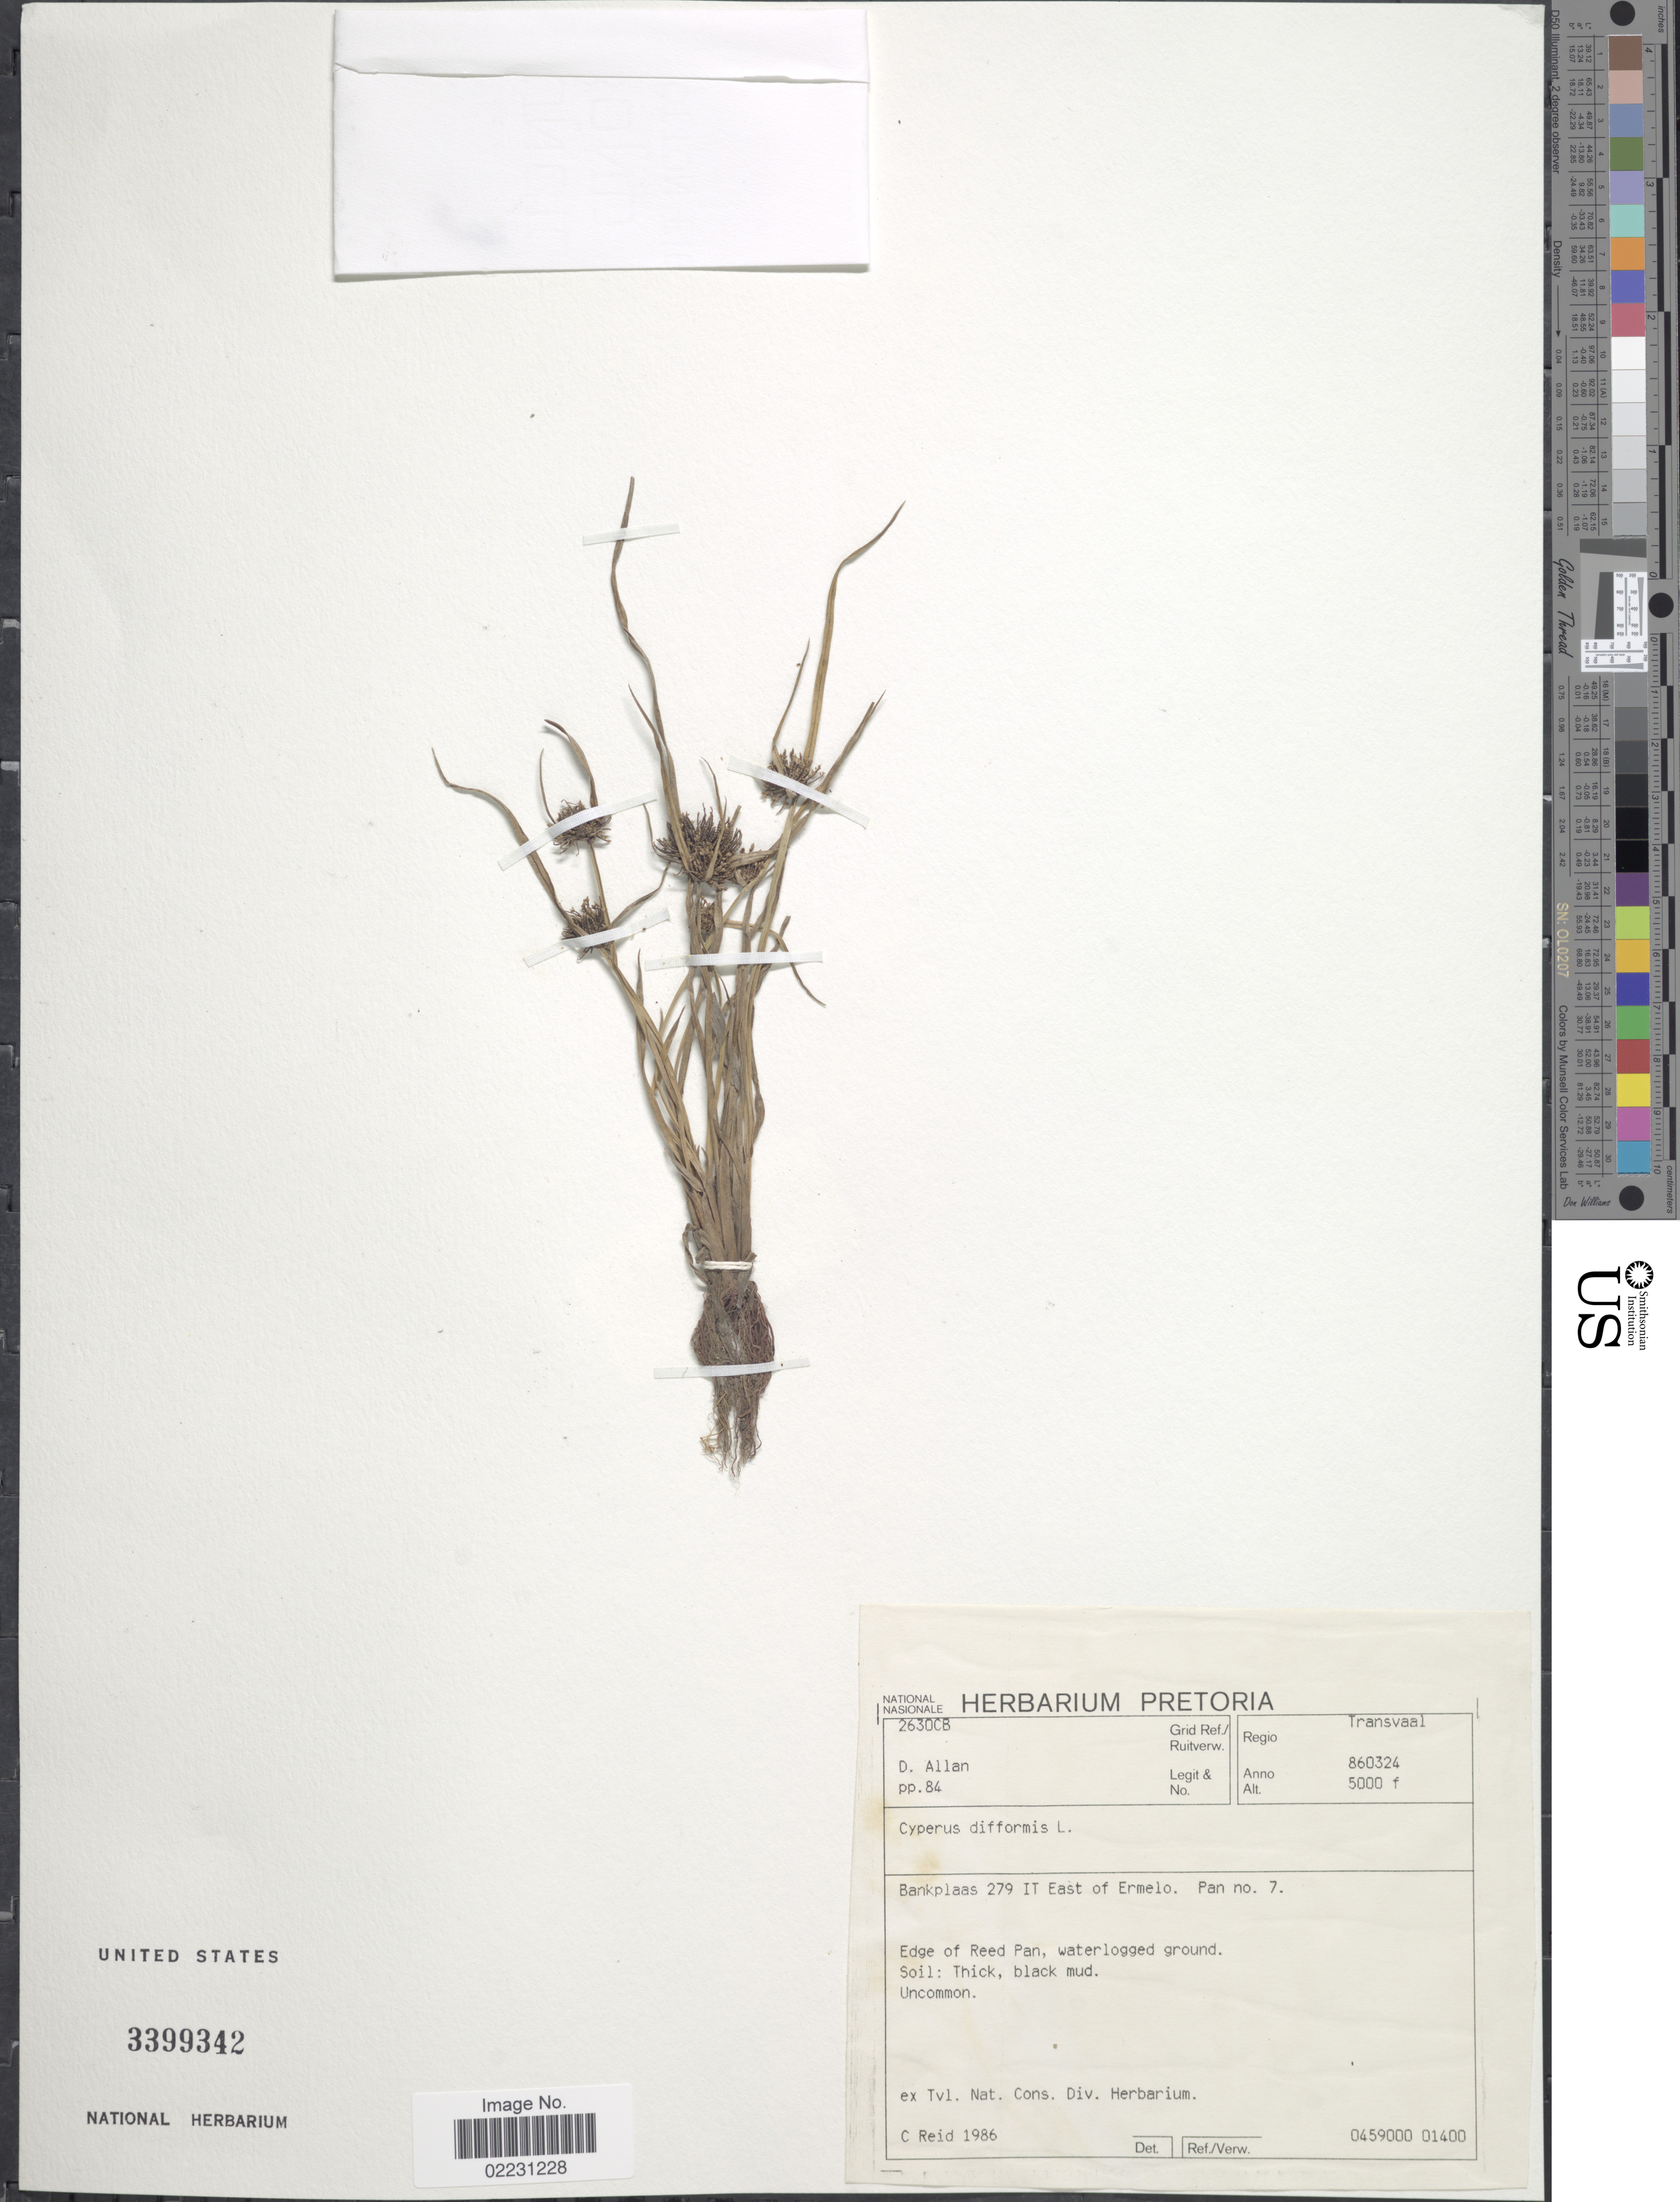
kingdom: Plantae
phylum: Tracheophyta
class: Liliopsida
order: Poales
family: Cyperaceae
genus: Cyperus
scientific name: Cyperus difformis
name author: L.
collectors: D. Allan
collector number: pp84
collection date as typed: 860324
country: South Africa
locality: Regio: Transvaal. Bankplaas 279 IT East of Ermelo. pan no. 7.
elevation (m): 1524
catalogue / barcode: US 3399342